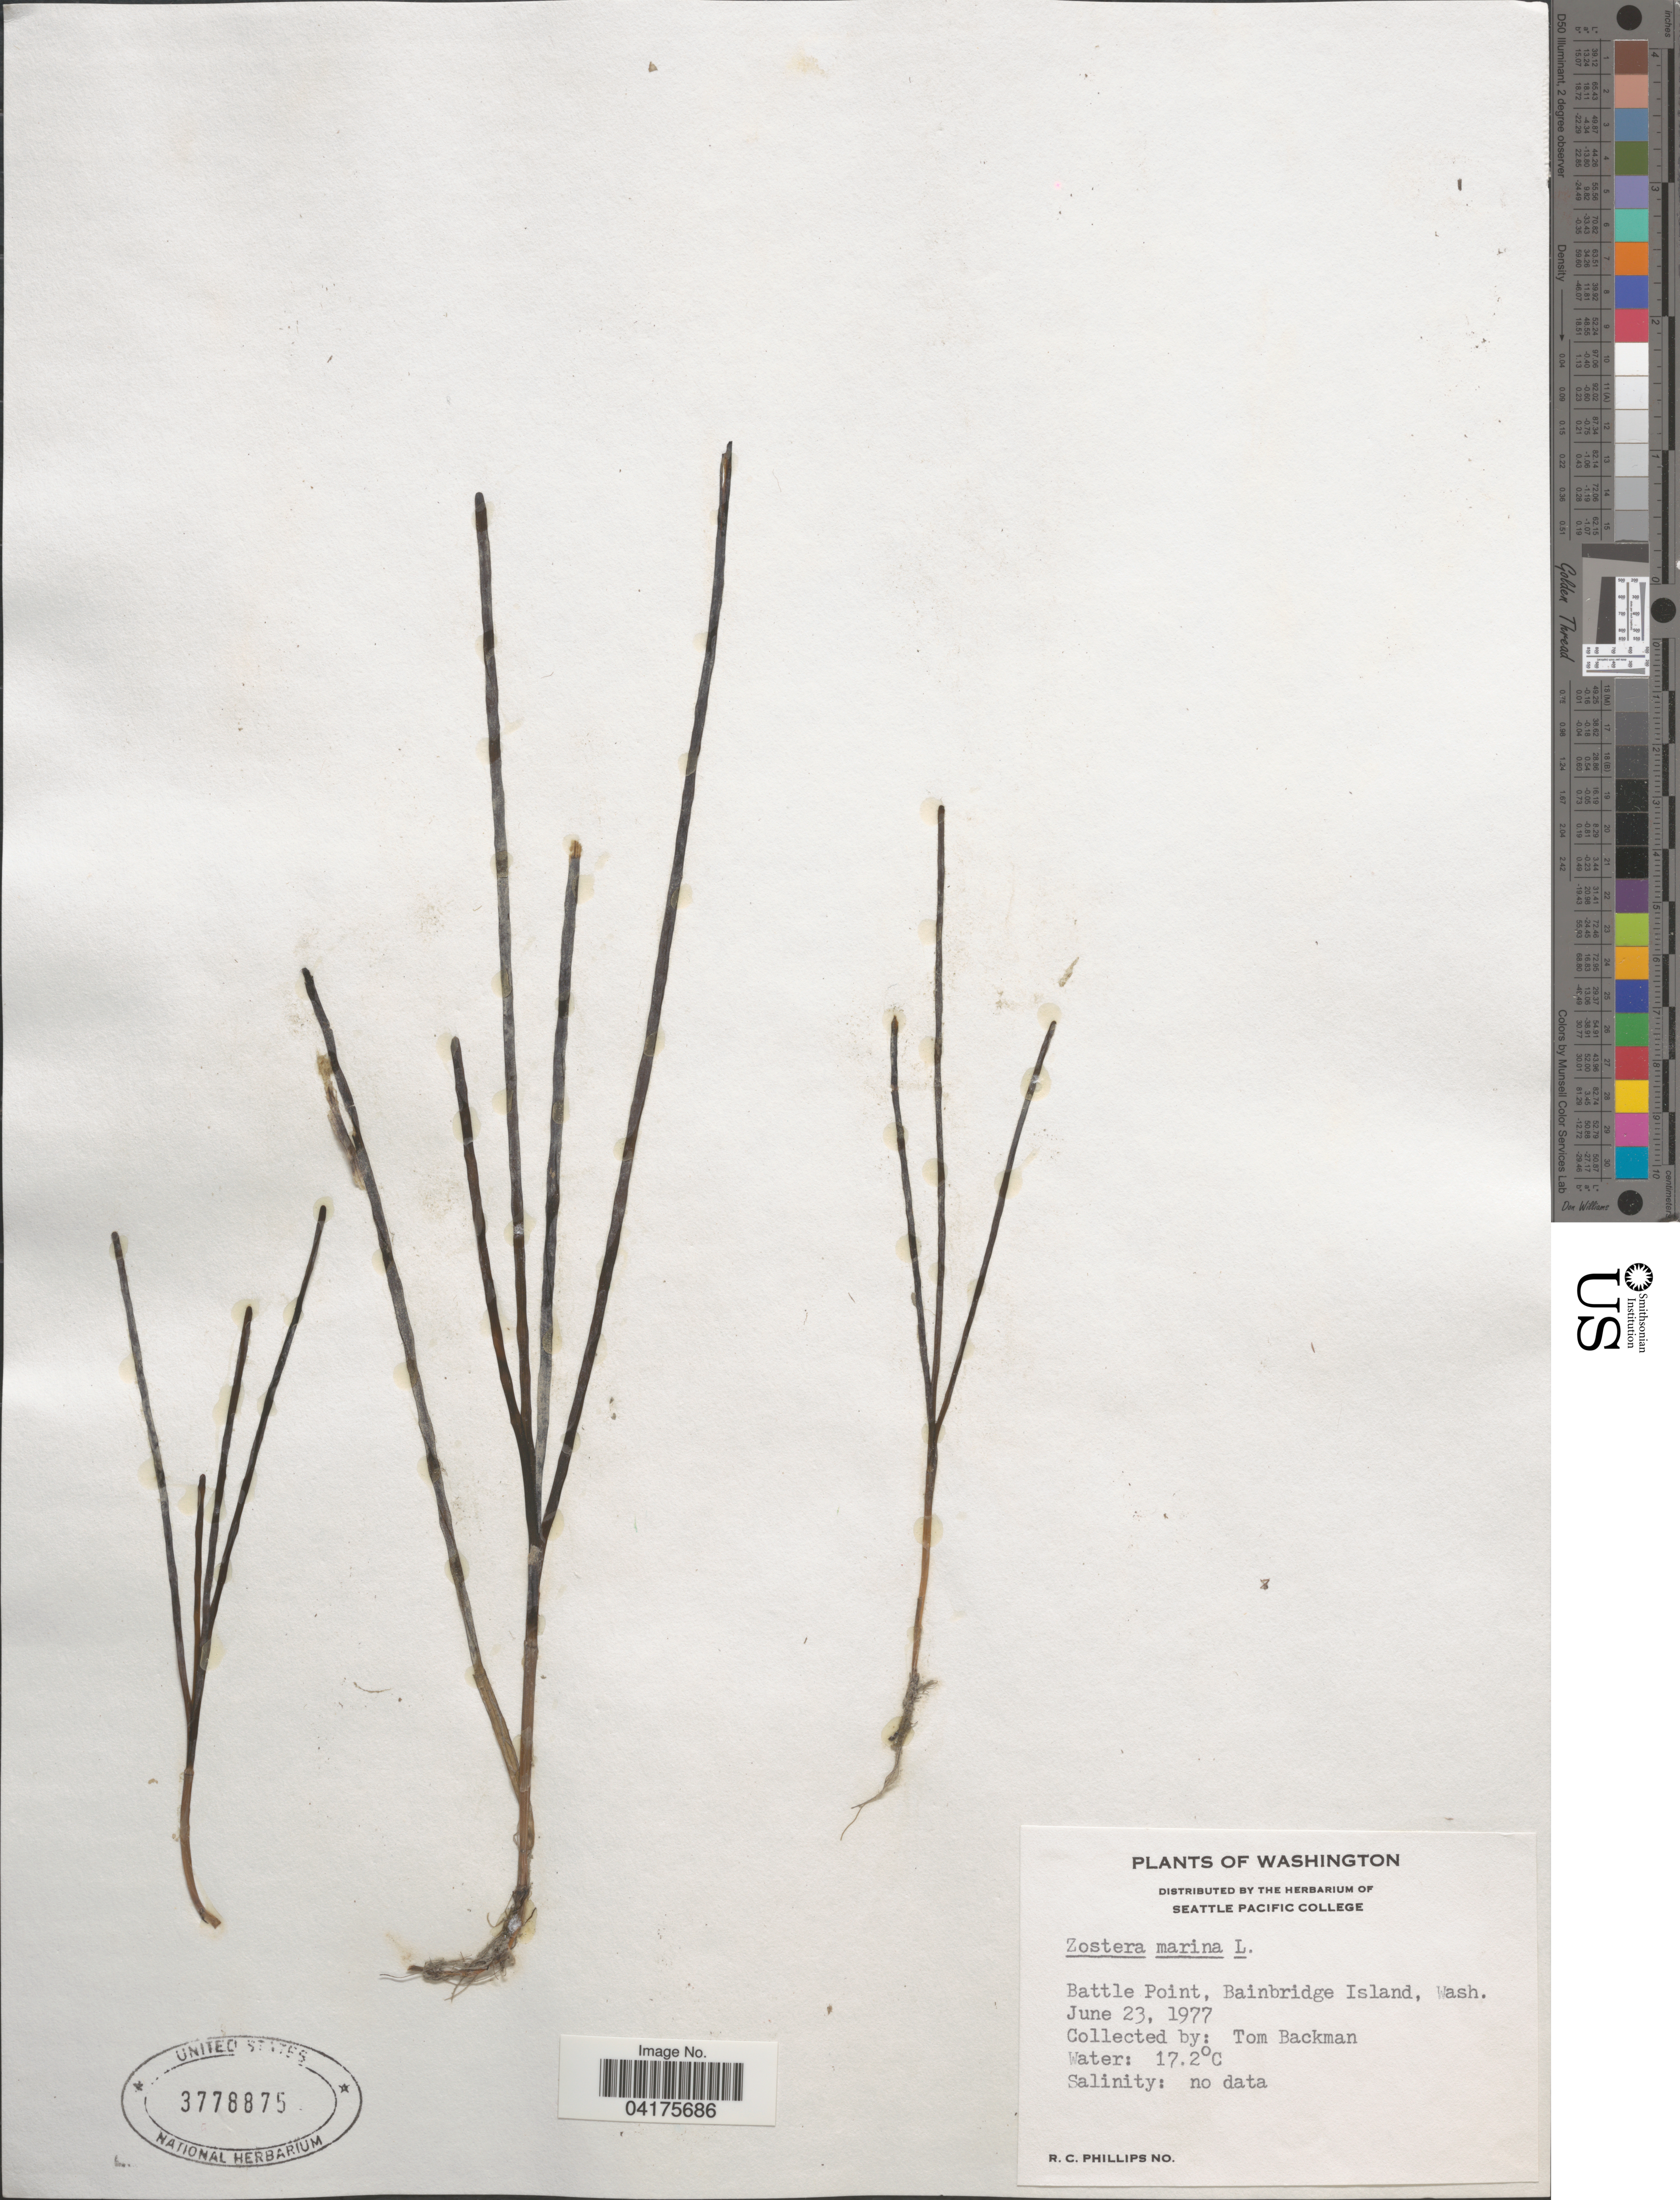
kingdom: Plantae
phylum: Tracheophyta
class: Liliopsida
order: Alismatales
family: Zosteraceae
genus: Zostera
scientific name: Zostera marina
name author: L.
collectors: T. Backman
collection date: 1977-06-23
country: United States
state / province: Washington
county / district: Kitsap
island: Bainbridge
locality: Battle Point, Bainbridge Island.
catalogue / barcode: US 3778875